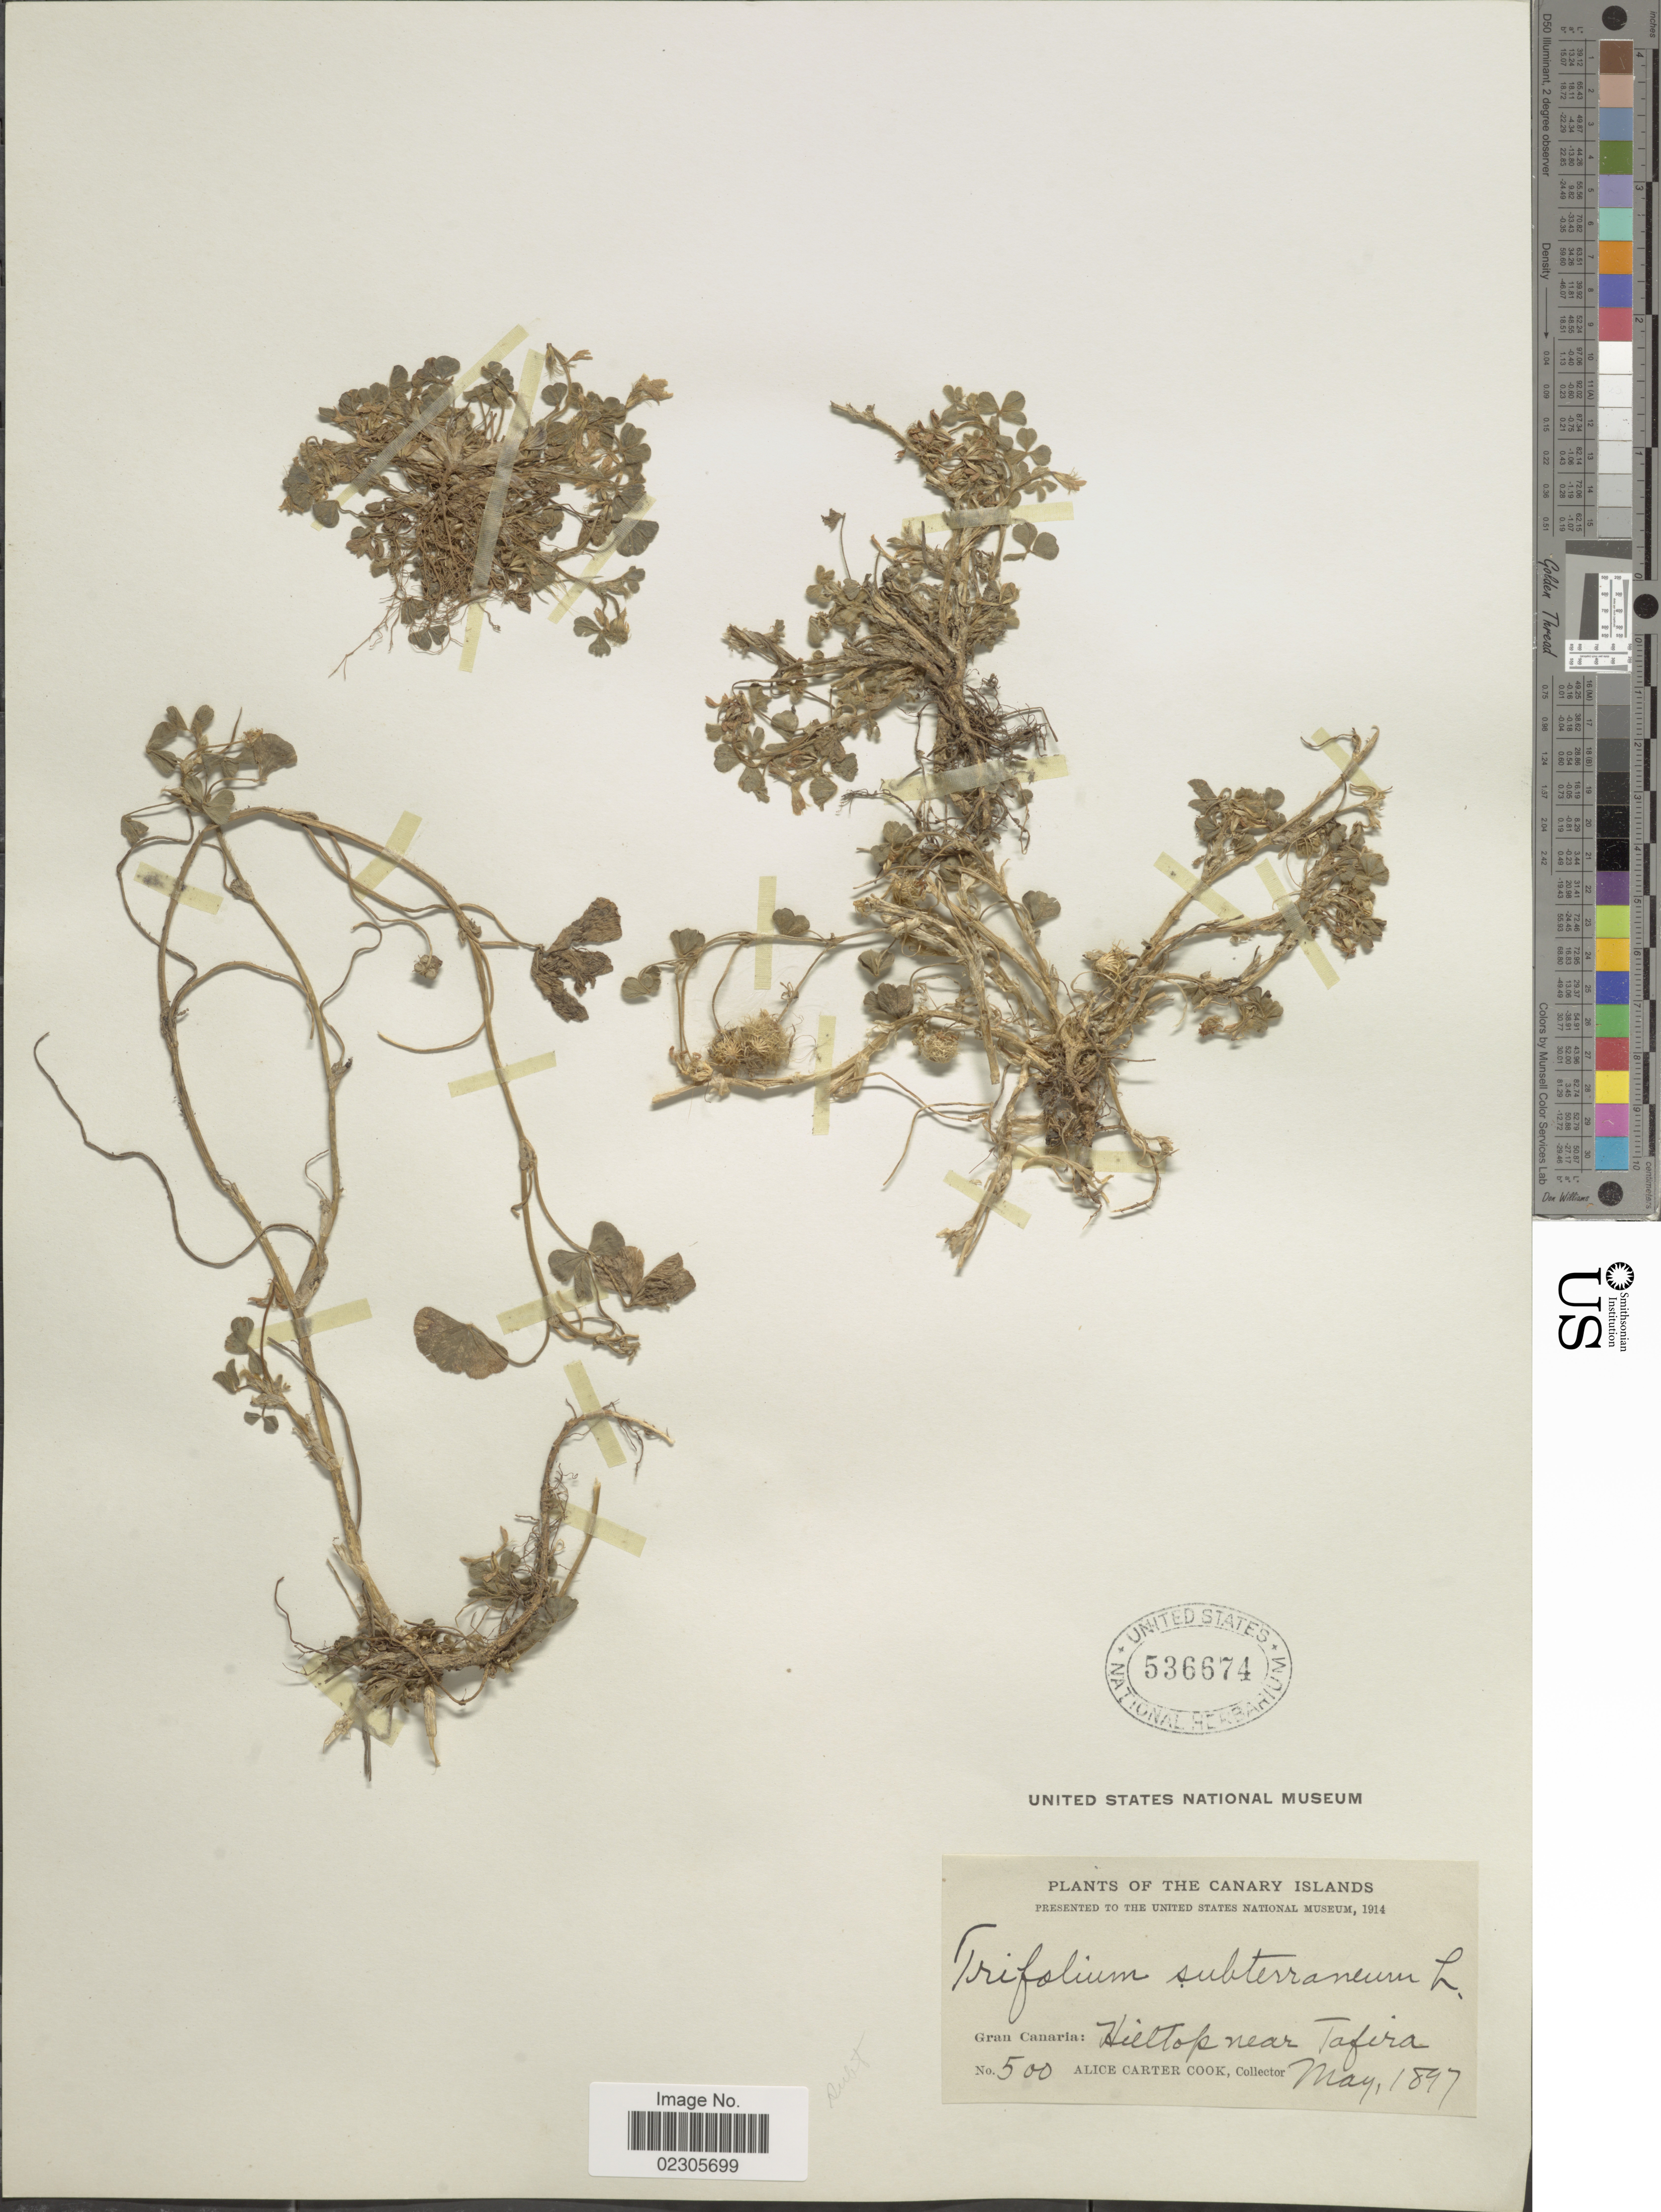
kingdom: Plantae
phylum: Tracheophyta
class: Magnoliopsida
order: Fabales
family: Fabaceae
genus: Trifolium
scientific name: Trifolium subterraneum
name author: L.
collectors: Alice C. Cook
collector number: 500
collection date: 1897-05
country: Spain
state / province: Canarias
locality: Canary Islands, Gran Canaria: Hilltop near Tafira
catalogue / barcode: US 536674